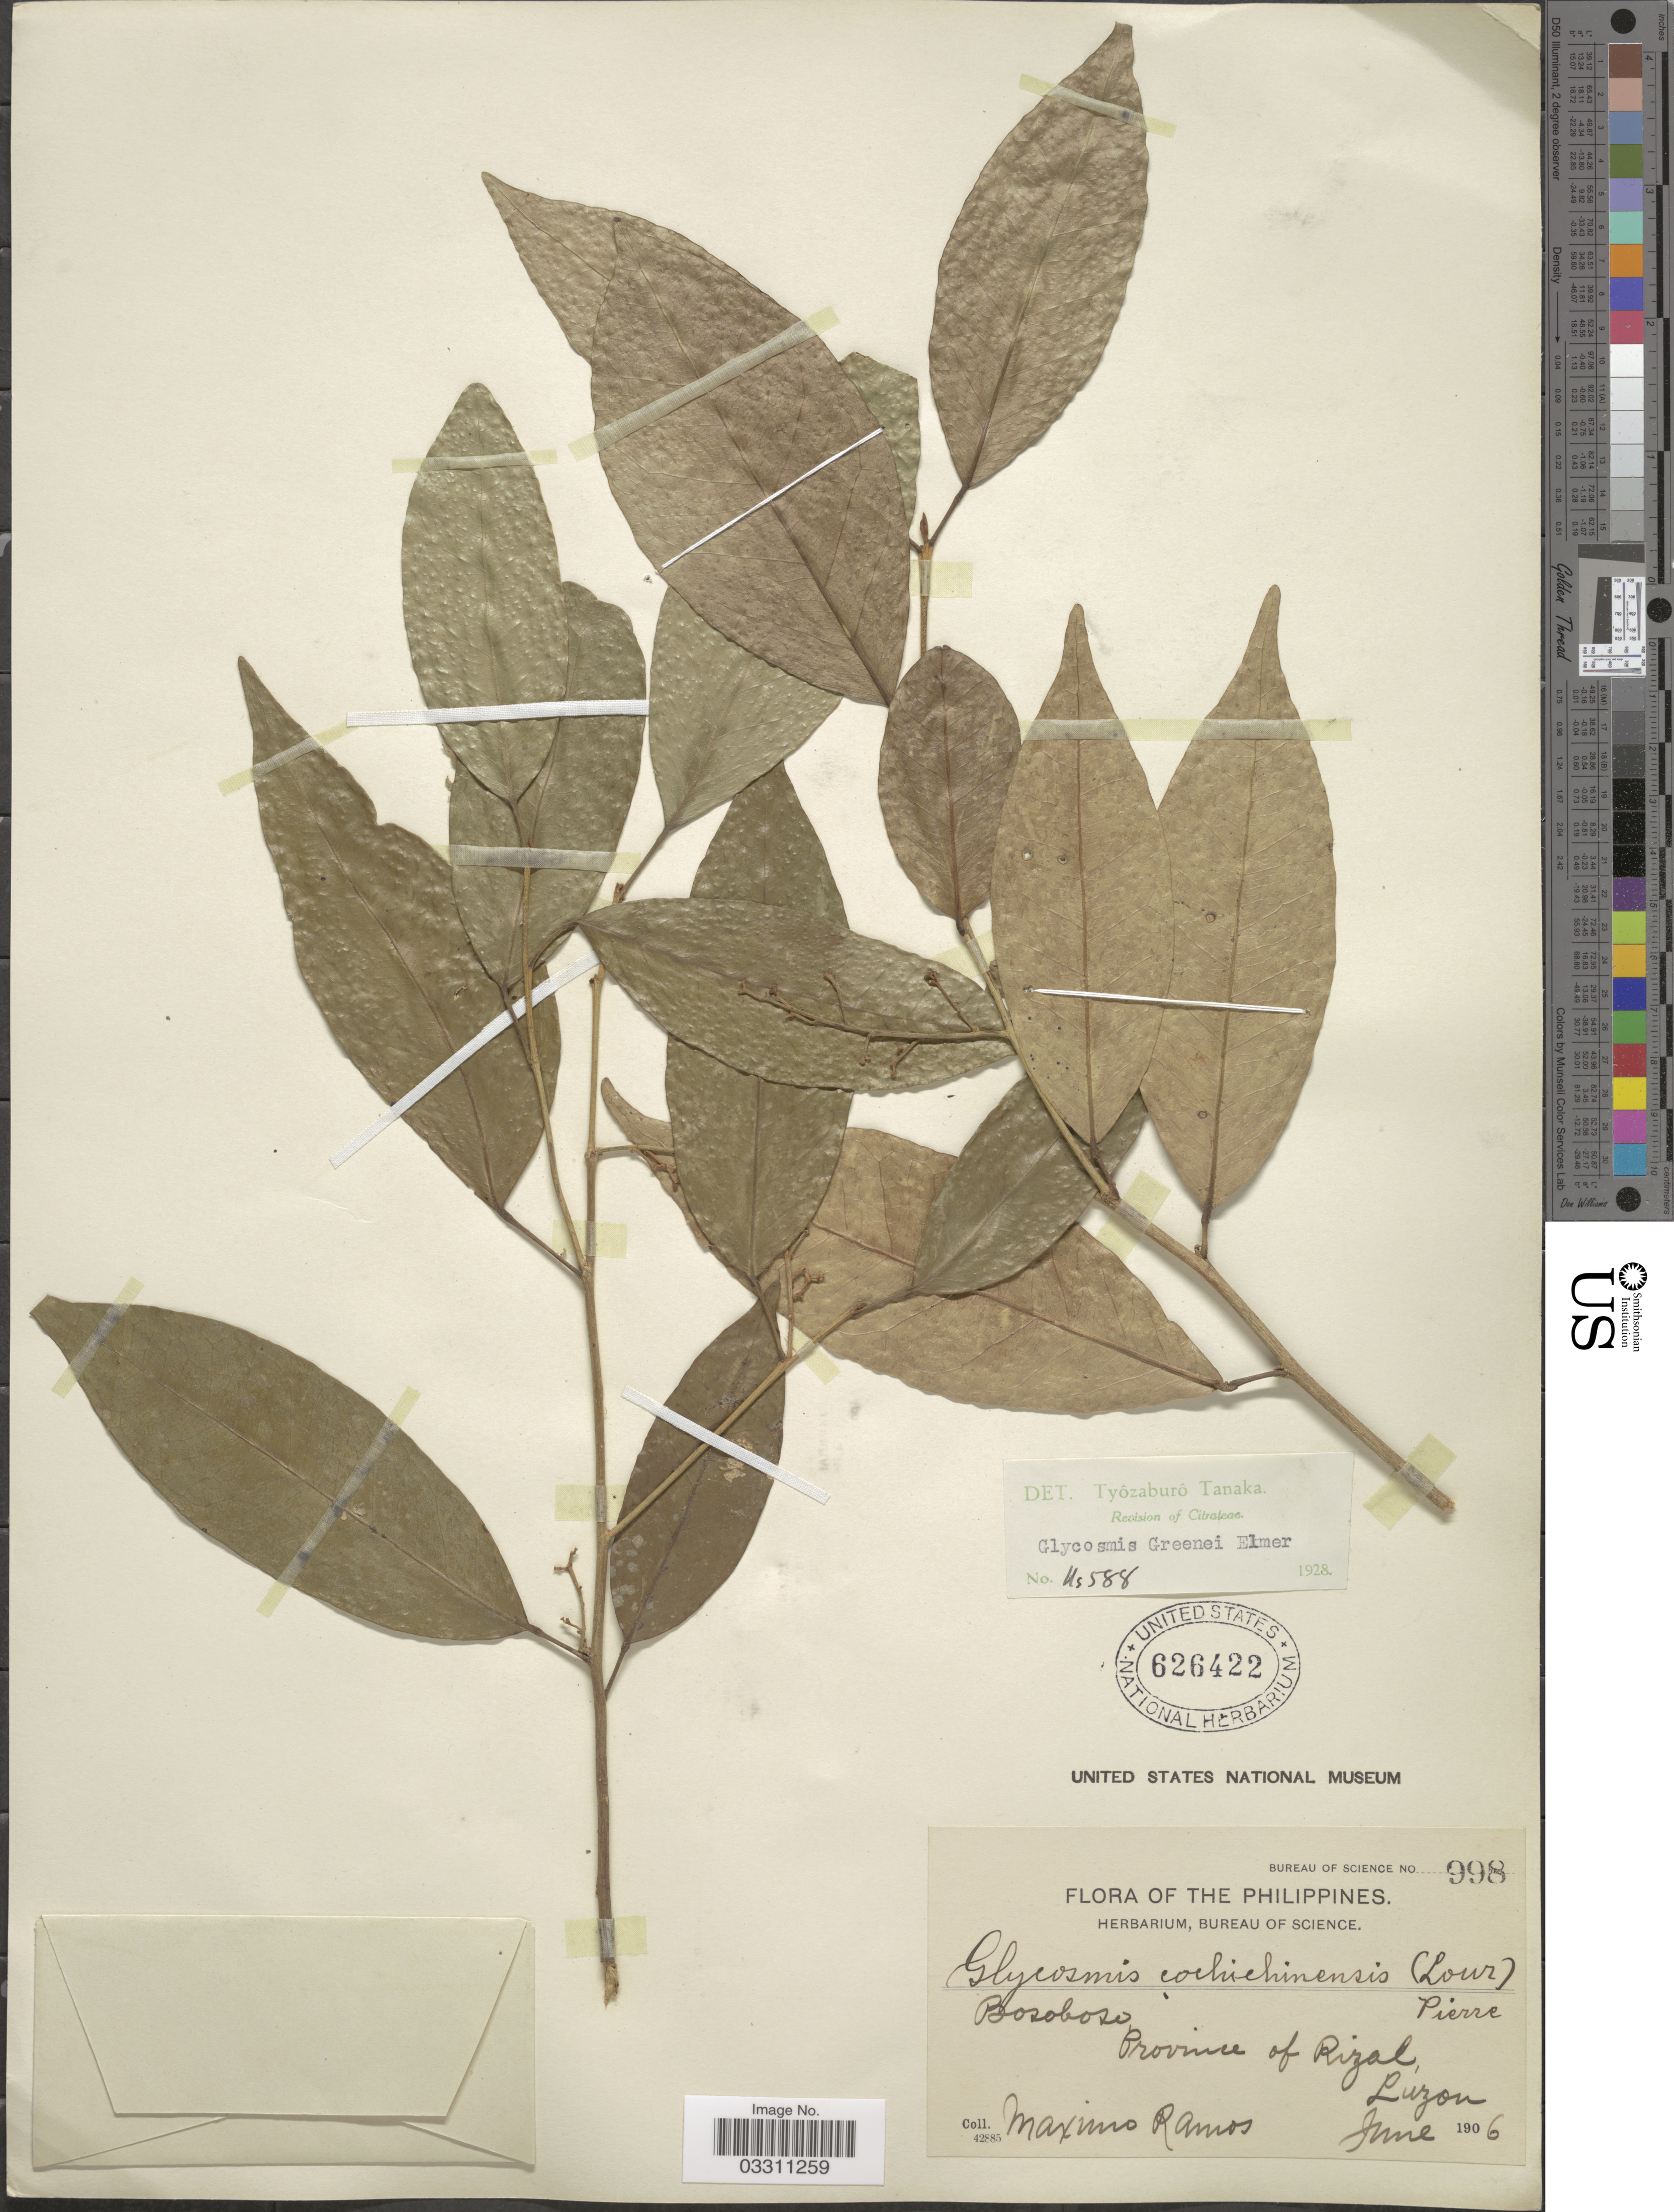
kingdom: Plantae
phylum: Tracheophyta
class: Magnoliopsida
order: Sapindales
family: Rutaceae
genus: Glycosmis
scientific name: Glycosmis greenei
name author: Elmer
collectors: M. Ramos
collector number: Bureau of Science 998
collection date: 1906-06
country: Philippines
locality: Bozobozo. Province of Rizal. Luzon.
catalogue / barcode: US 626422